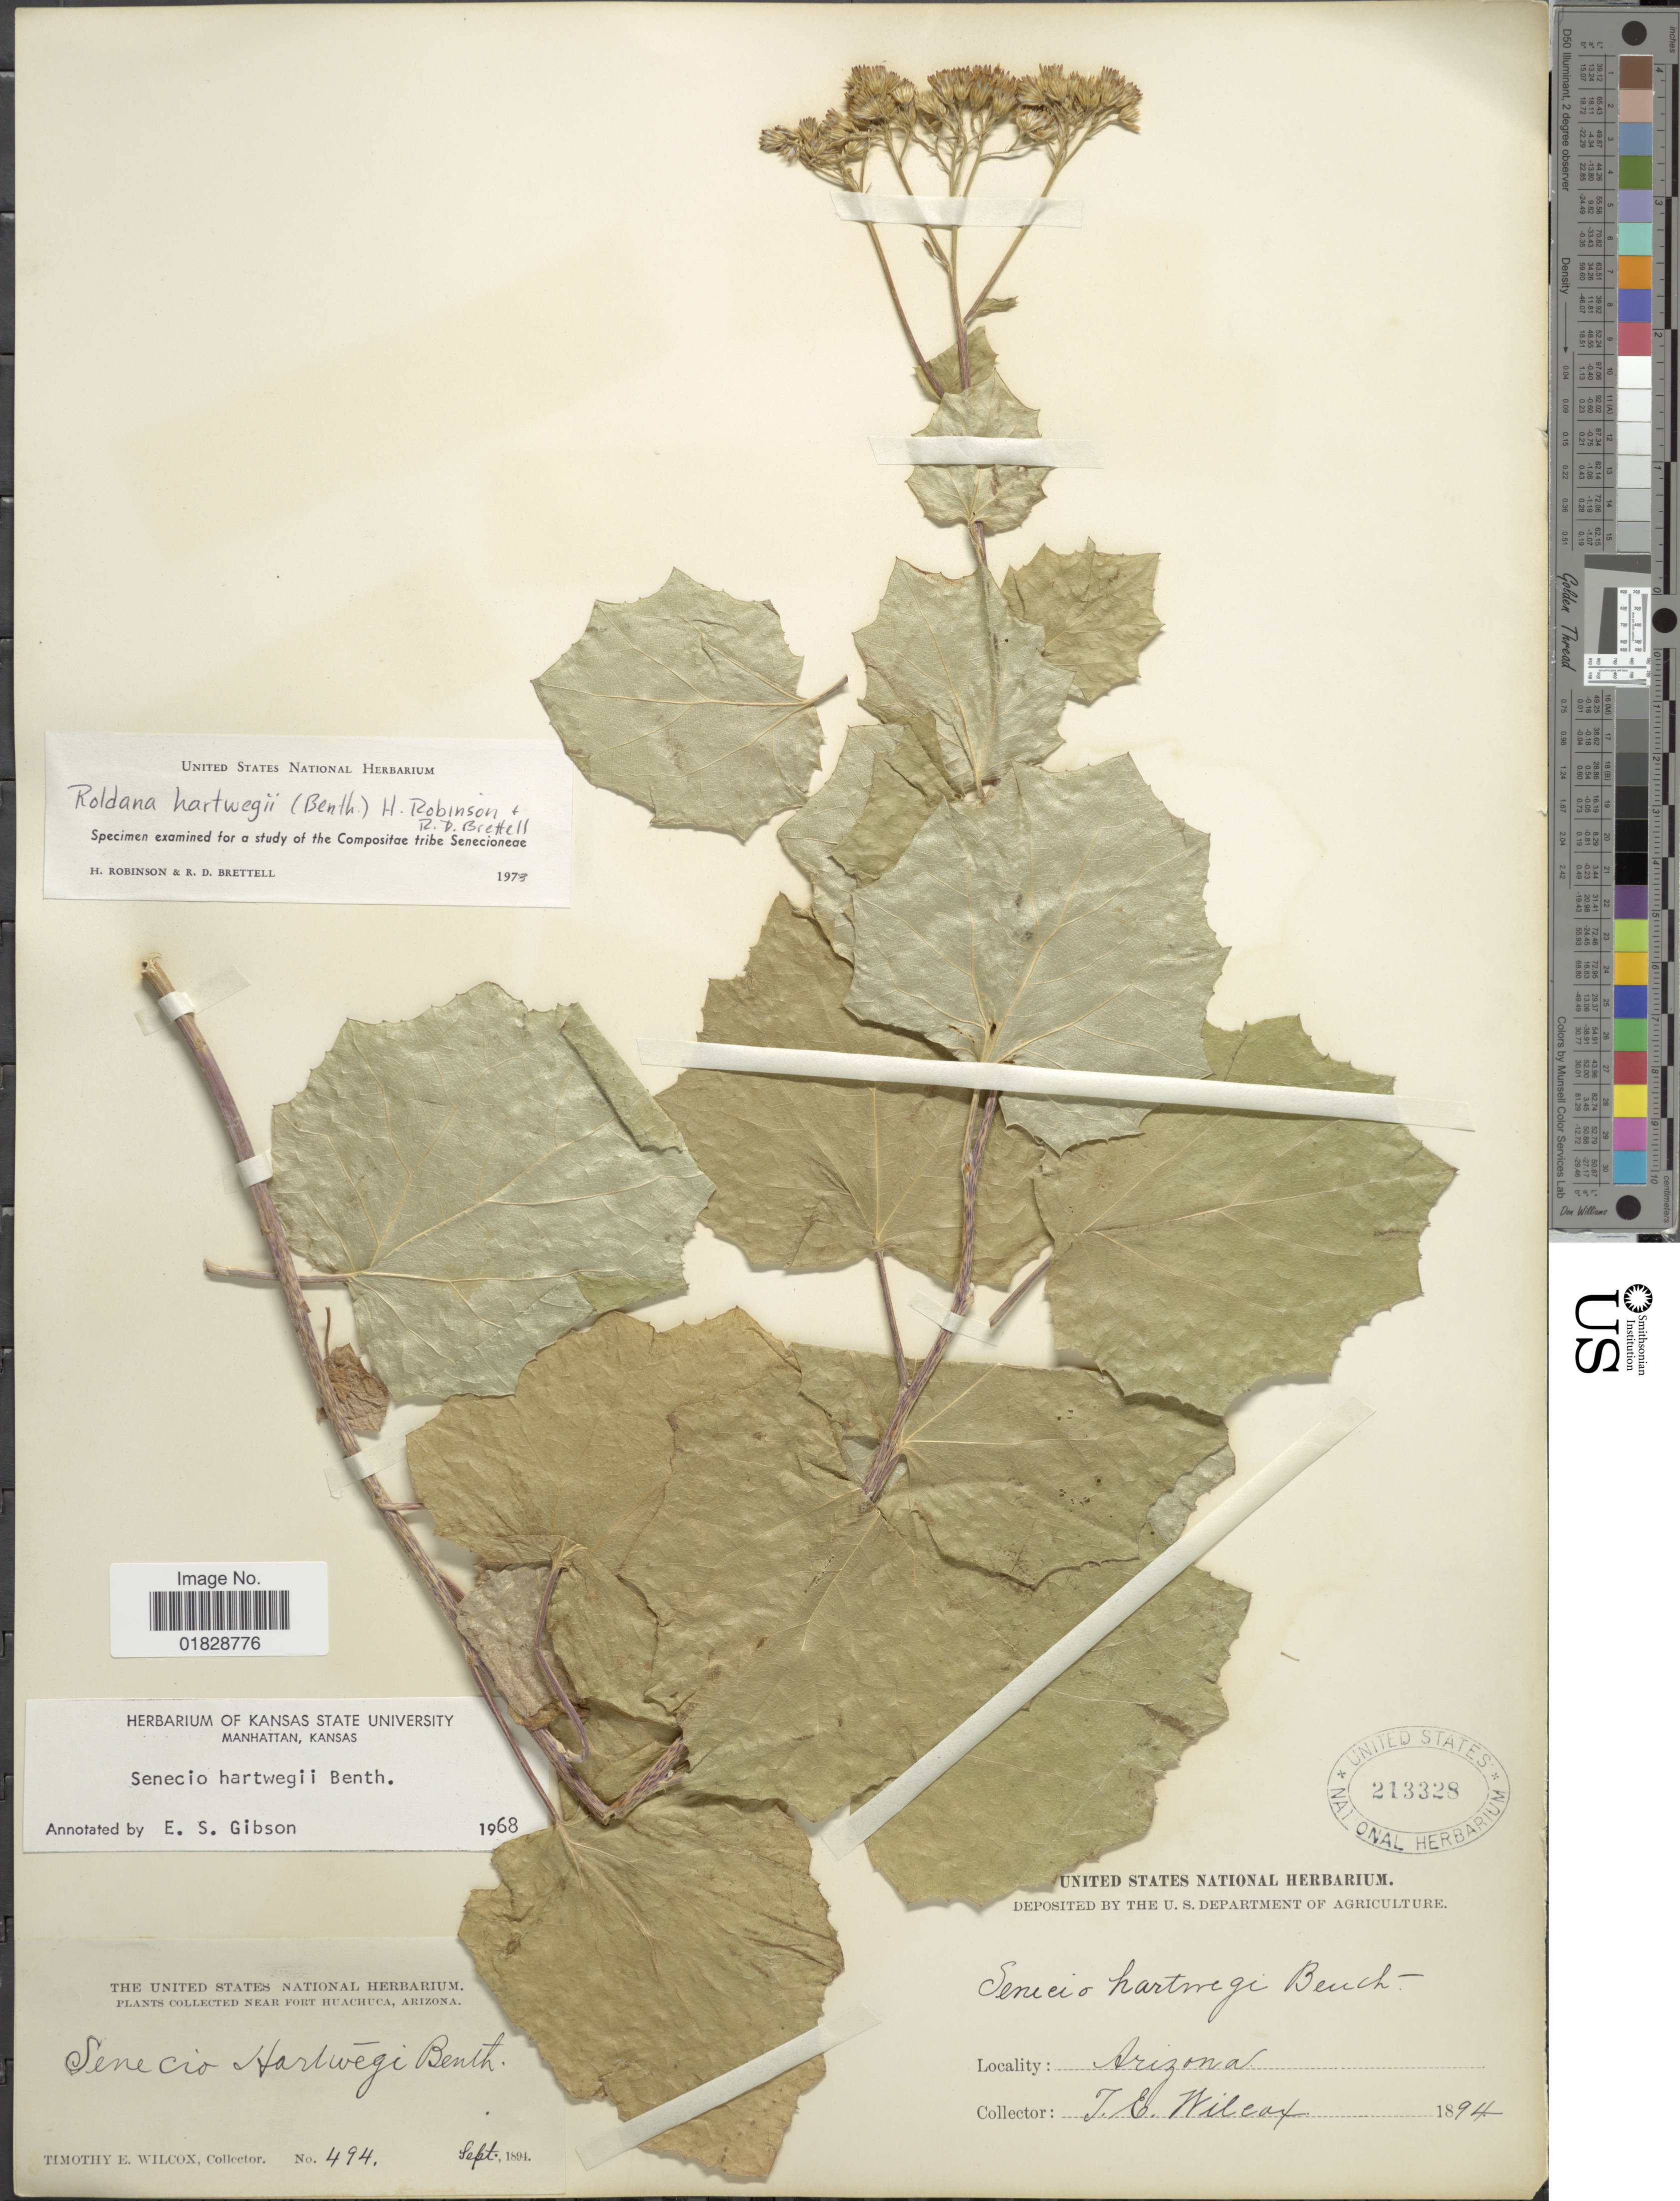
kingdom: Plantae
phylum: Tracheophyta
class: Magnoliopsida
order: Asterales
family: Asteraceae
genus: Roldana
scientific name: Roldana hartwegii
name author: (Benth.) H. Rob. & Brettell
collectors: T. E. Wilcox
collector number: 494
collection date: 1894-09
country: United States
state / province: Arizona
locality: Near Fort Huachuca, Arizona.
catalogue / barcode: US 213328